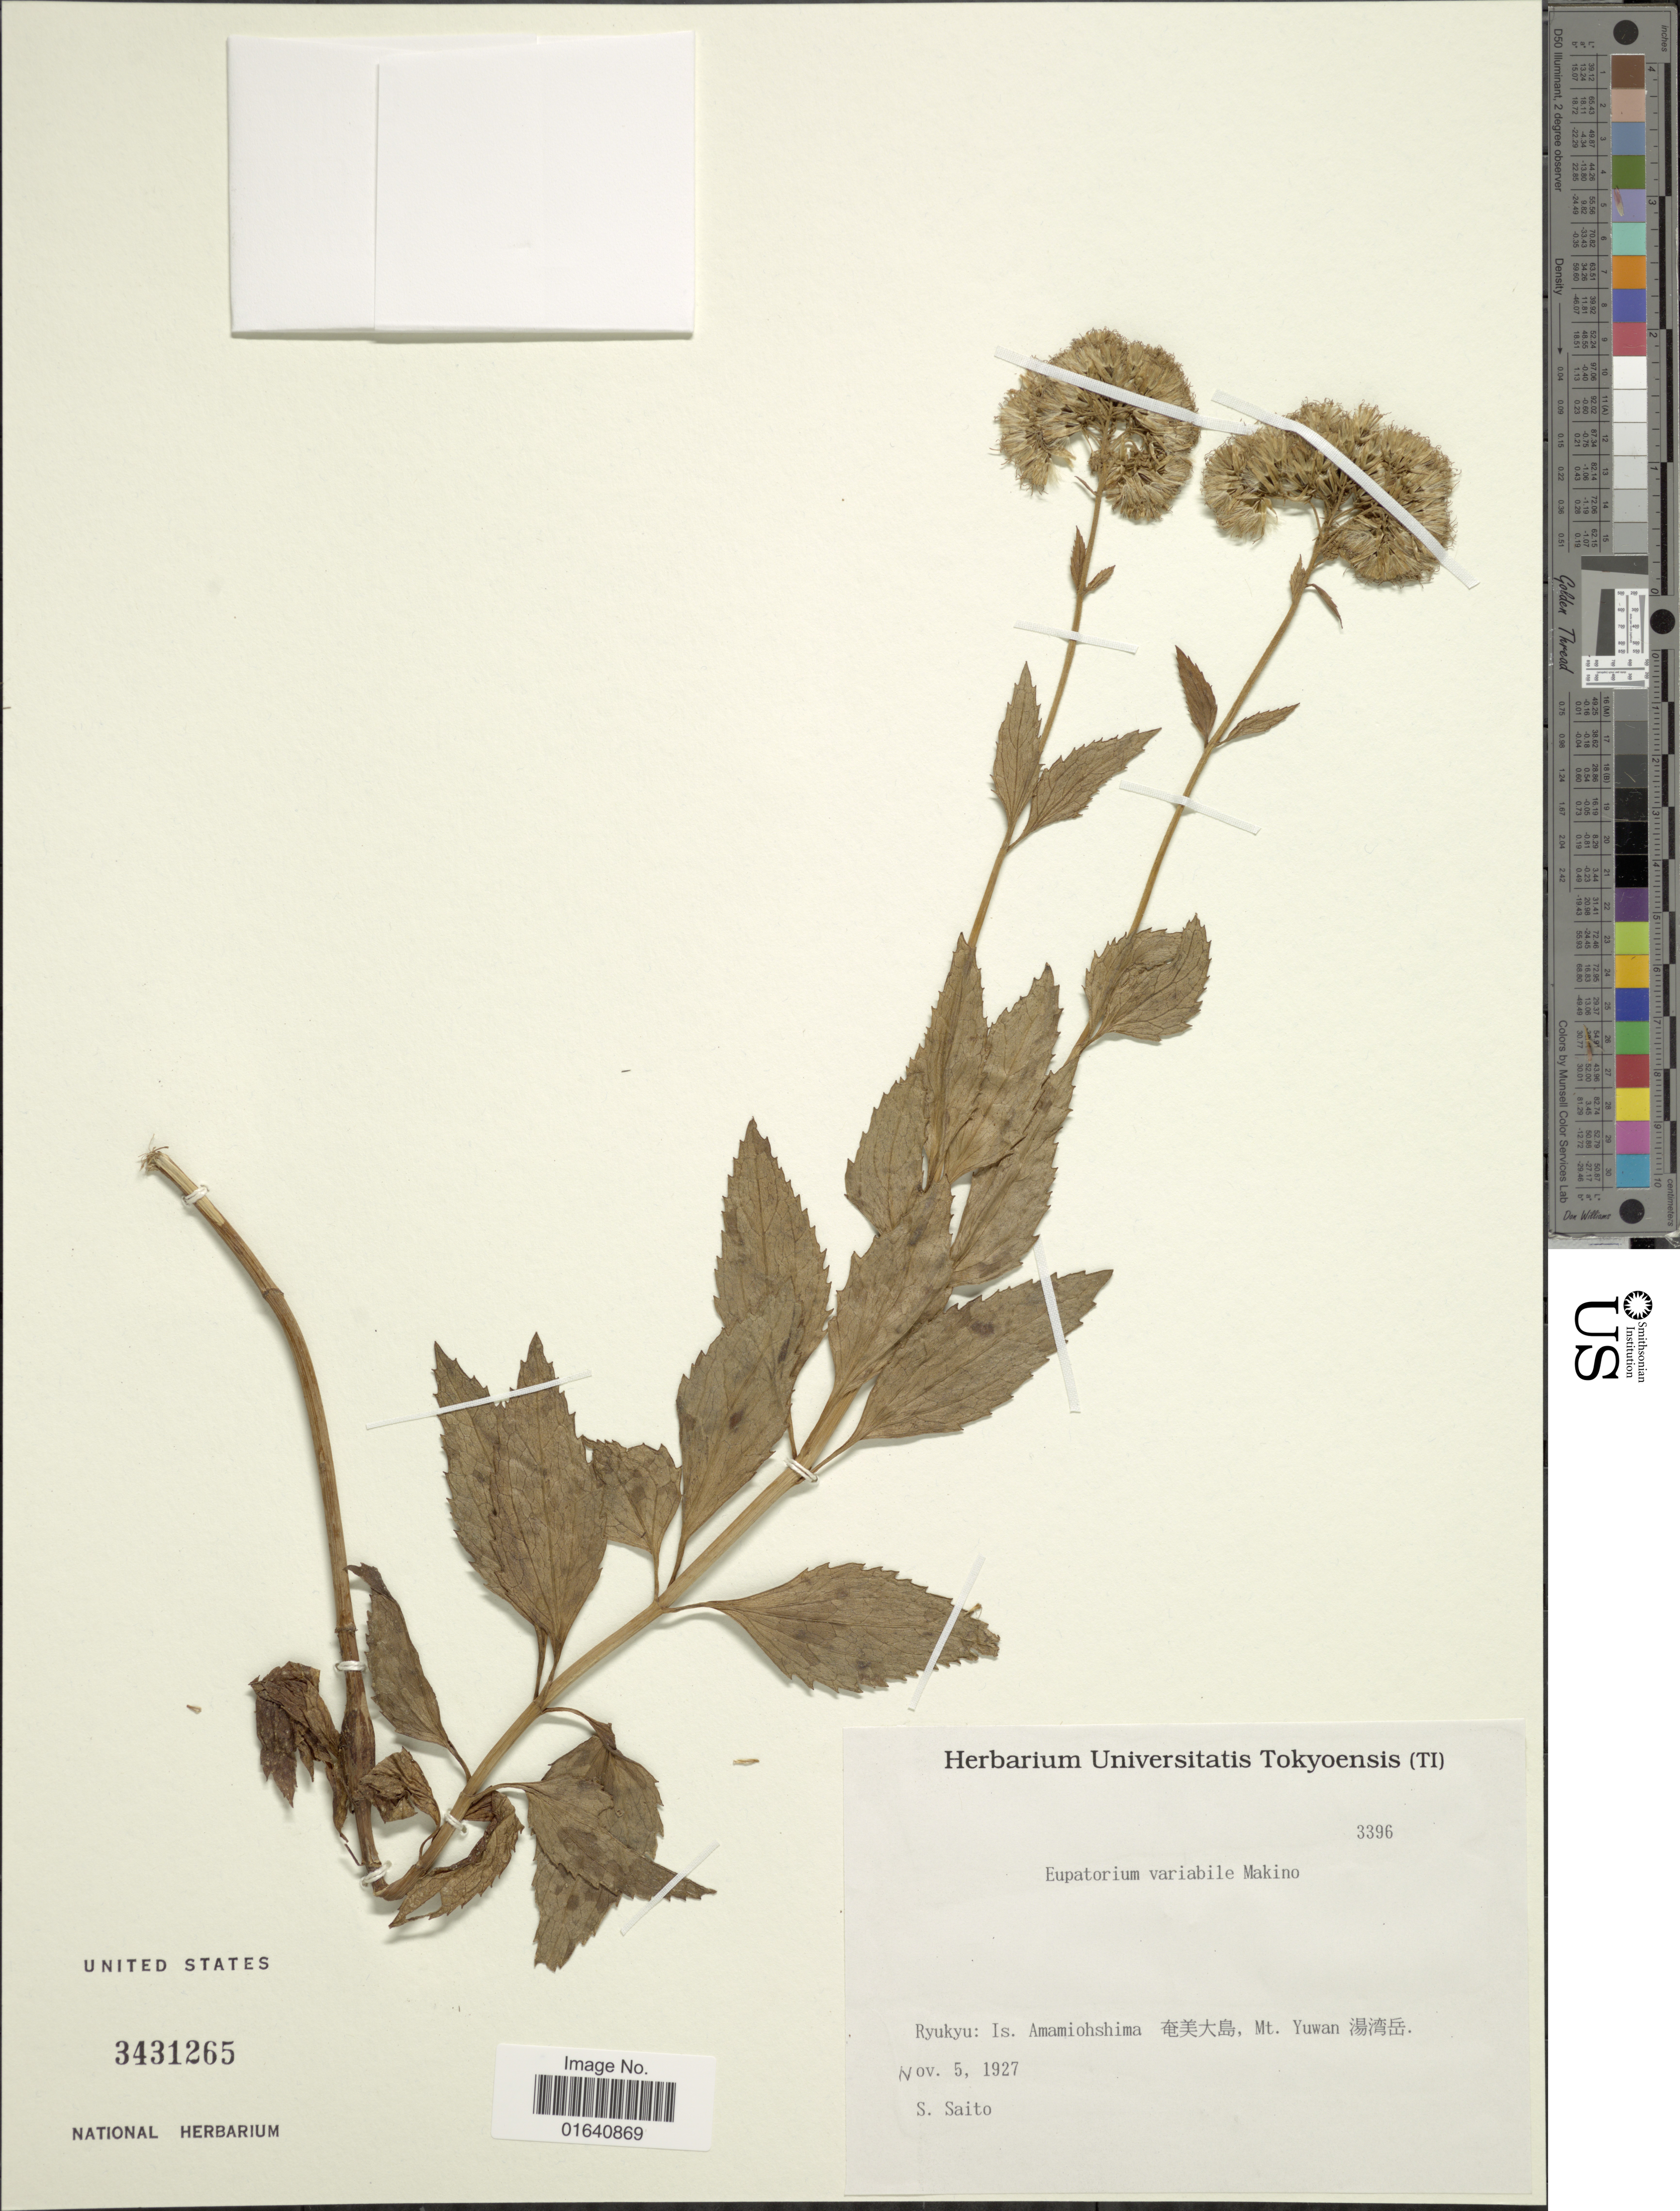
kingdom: Plantae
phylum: Tracheophyta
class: Magnoliopsida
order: Asterales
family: Asteraceae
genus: Eupatorium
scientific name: Eupatorium variabilis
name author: Makino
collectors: S. Saito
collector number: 3396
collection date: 1927-11-05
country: Japan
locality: Ryukyu: Is. Amamiohshima X, Mt. Yuwan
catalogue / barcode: US 3431265